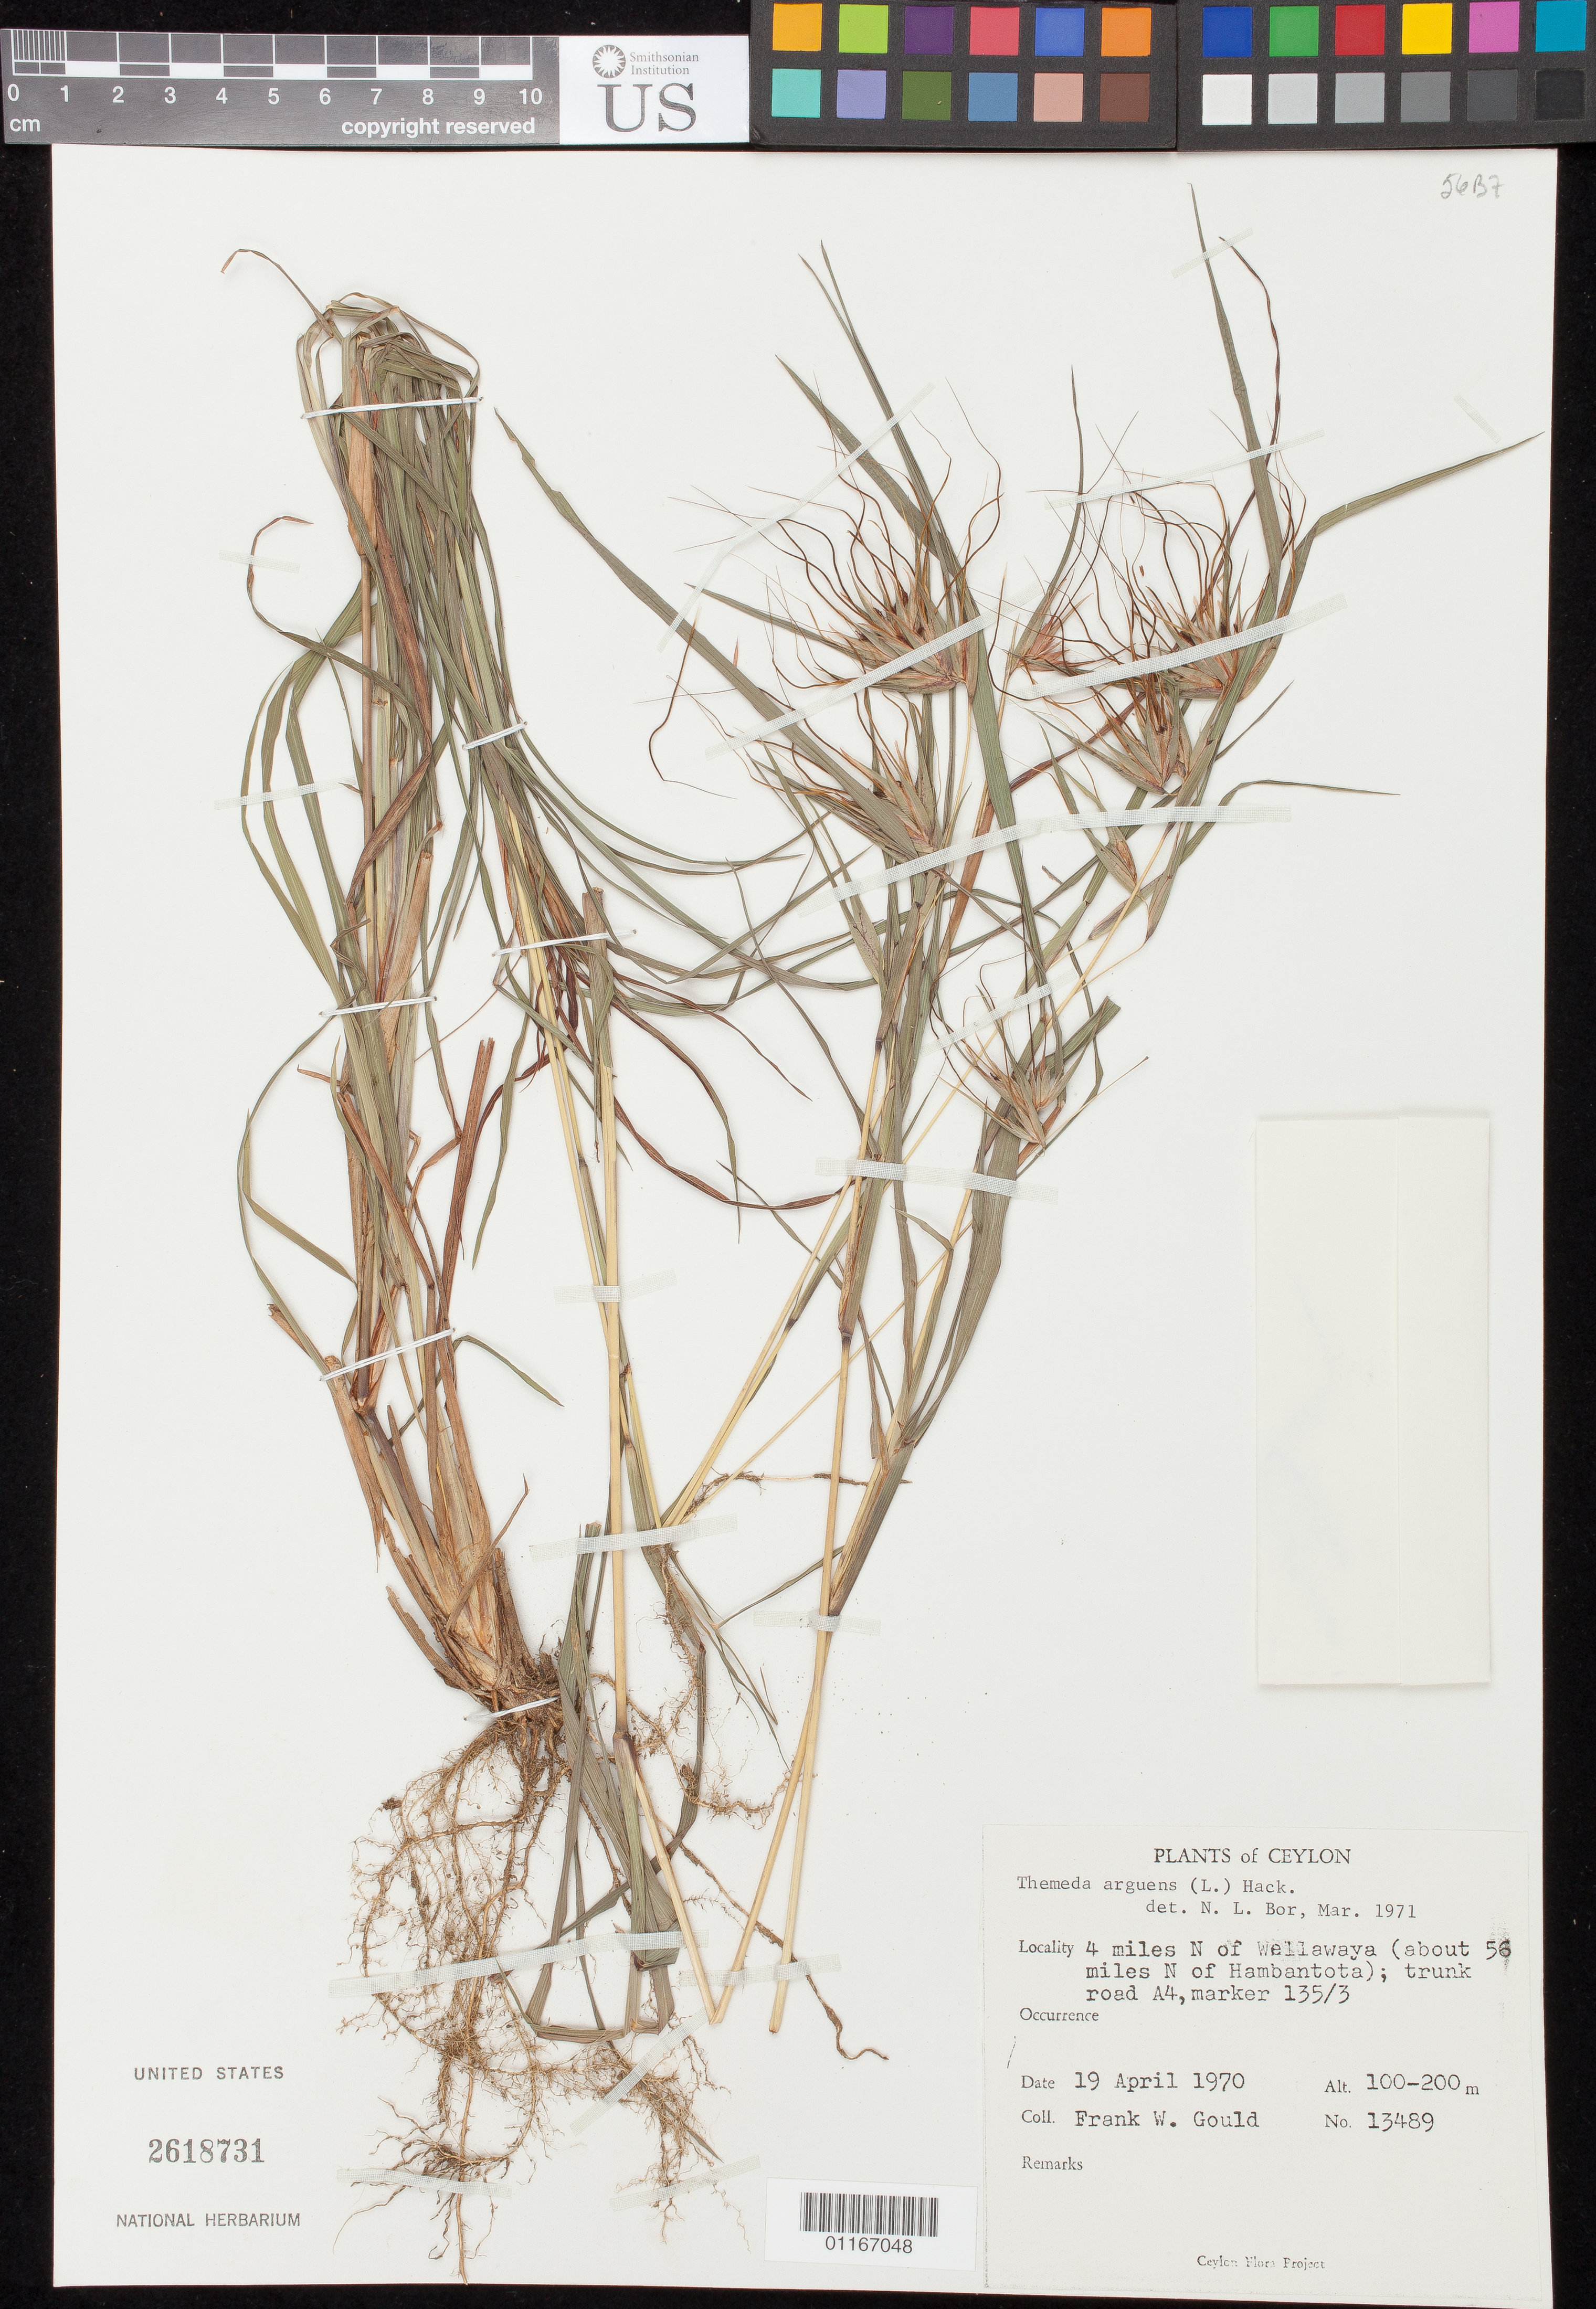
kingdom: Plantae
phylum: Tracheophyta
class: Liliopsida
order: Poales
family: Poaceae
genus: Themeda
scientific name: Themeda arguens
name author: (L.) Hack.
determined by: Bor, N. L.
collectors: F. W. Gould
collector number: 13489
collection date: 1970-04-19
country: Sri Lanka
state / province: Ceylon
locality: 4 miles N of Wellawaya (about 56 miles North of Hambantota); trunk road A4, marker 135/5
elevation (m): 100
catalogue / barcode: US 2618731